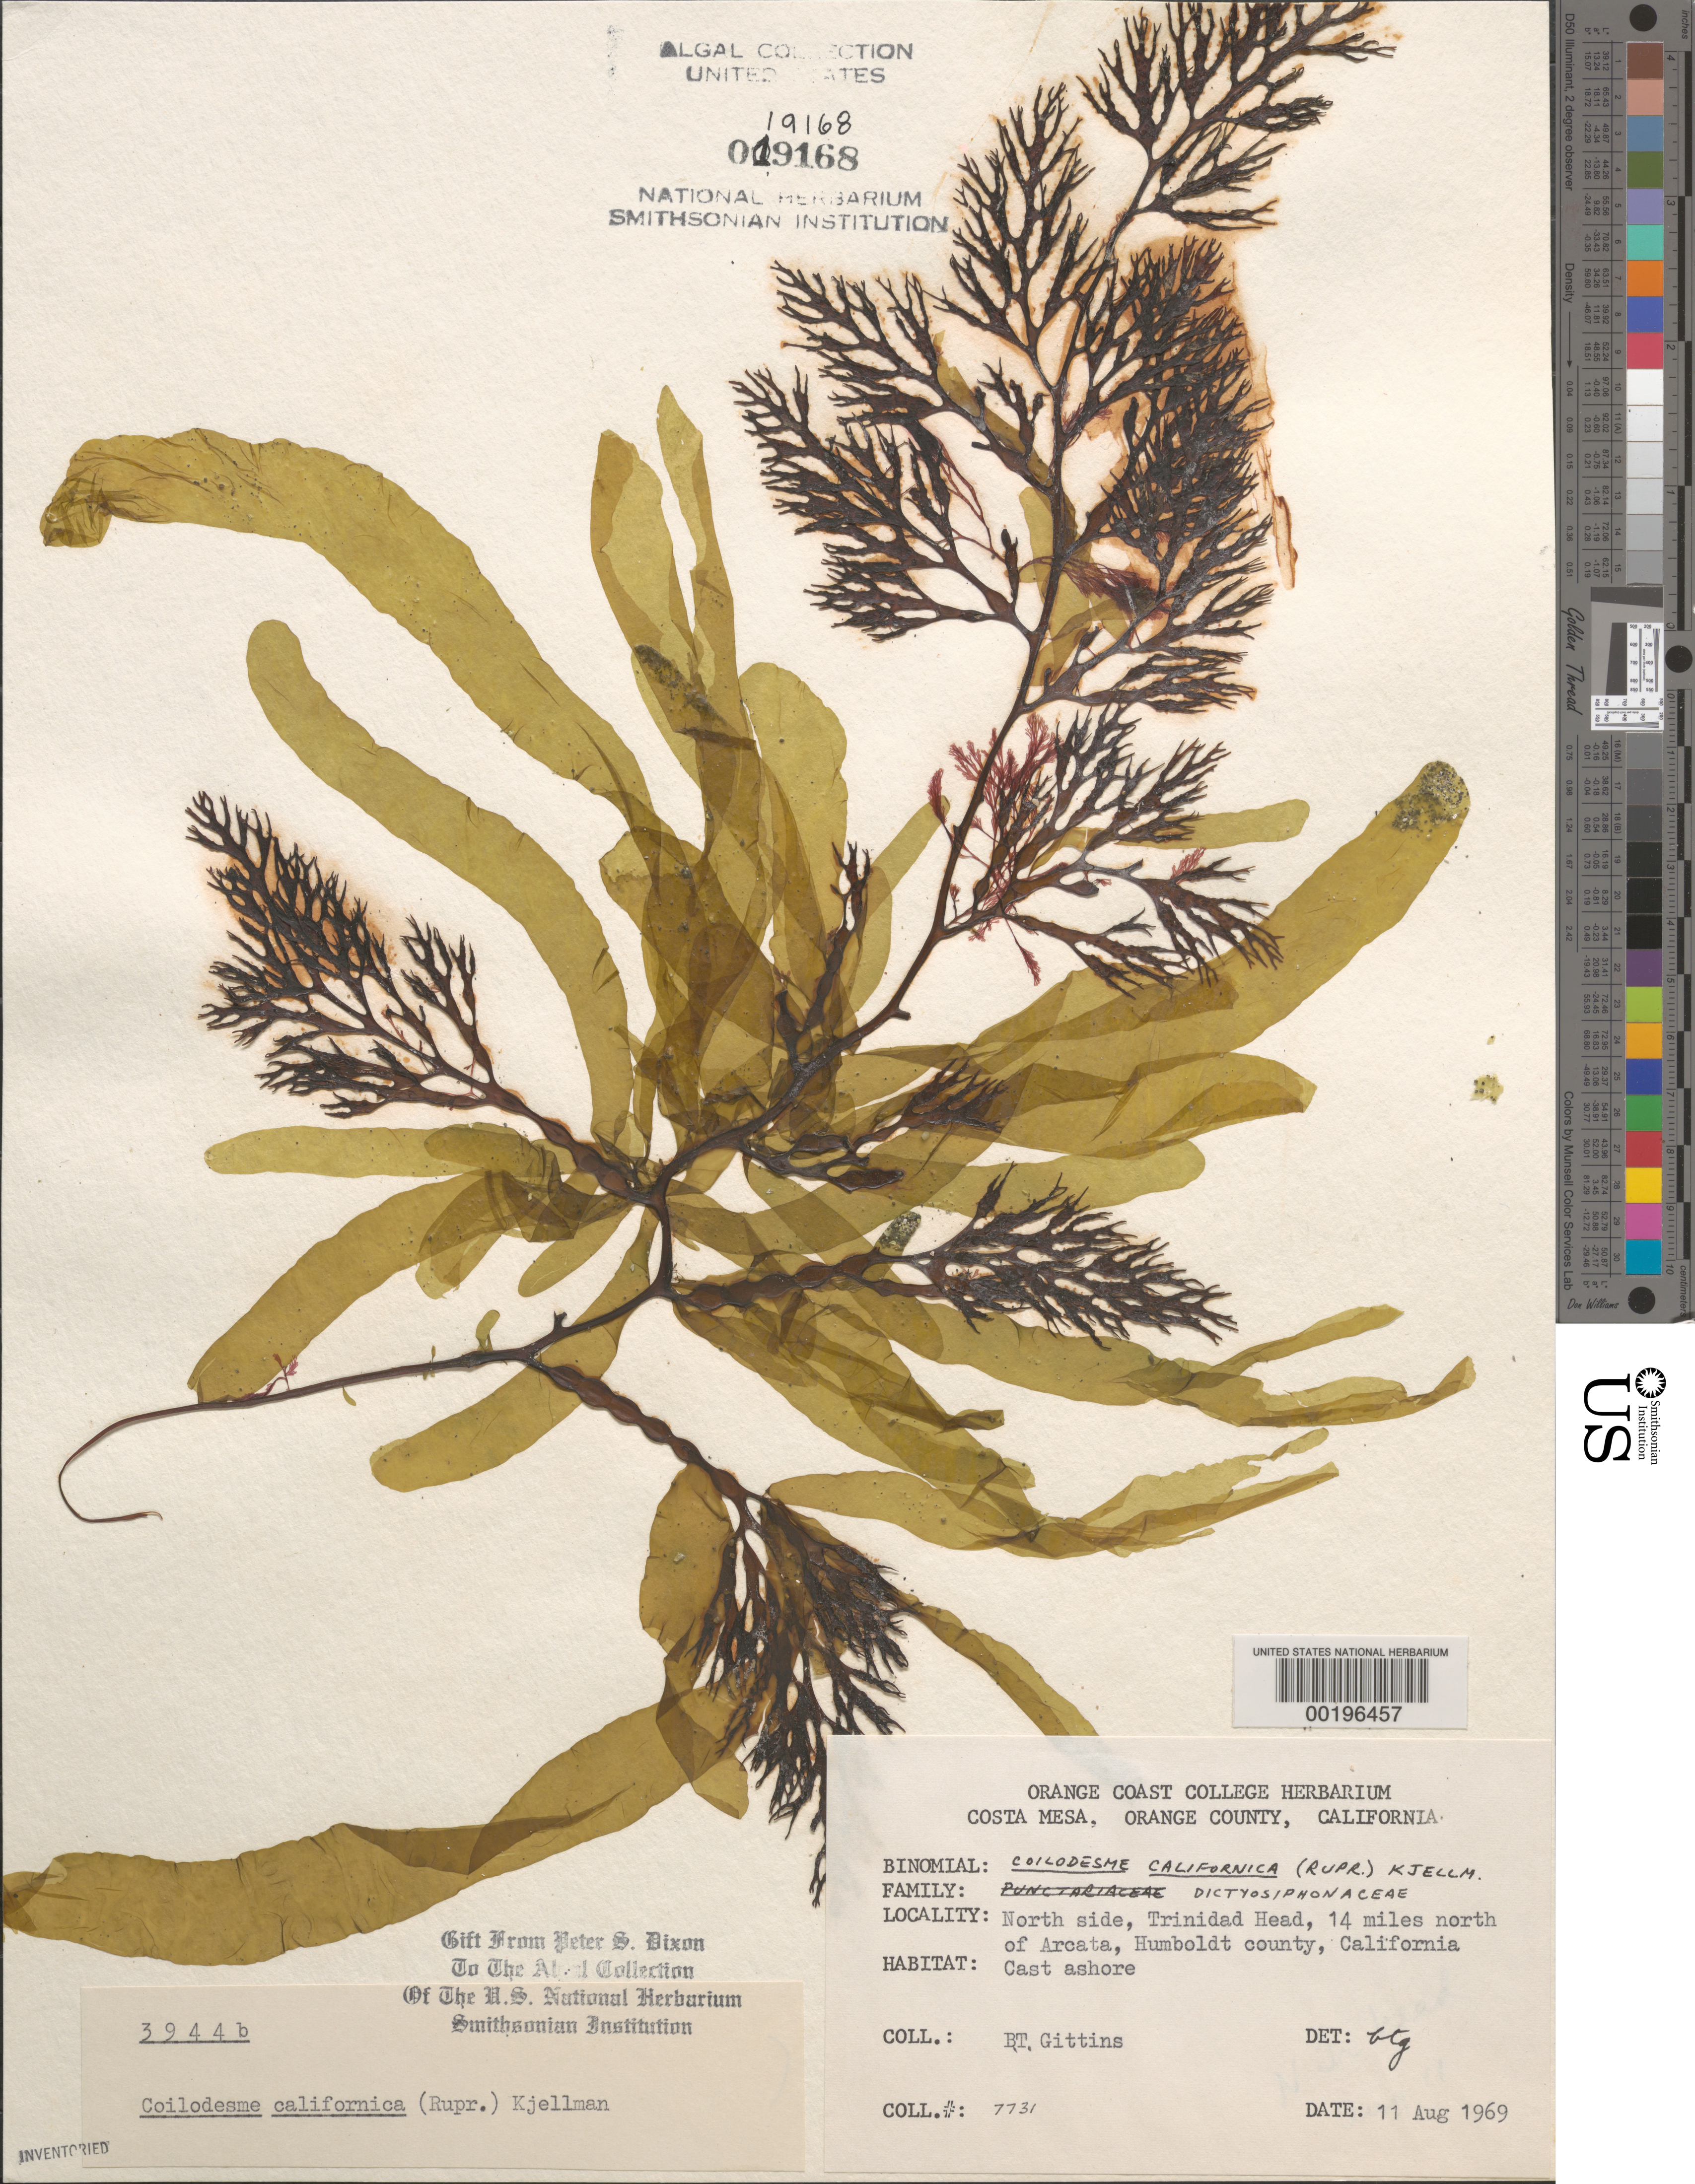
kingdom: Chromista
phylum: Ochrophyta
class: Phaeophyceae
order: Ectocarpales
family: Chordariaceae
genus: Coilodesme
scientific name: Coilodesme californica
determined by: Gittins, B. T.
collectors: B. Gittins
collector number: BTG 7731 & PSD 3944B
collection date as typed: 11 Aug 1969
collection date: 1969-08-11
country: United States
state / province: California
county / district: Humboldt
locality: Trinidad Head, 14 miles north of Arcata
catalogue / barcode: US 19168